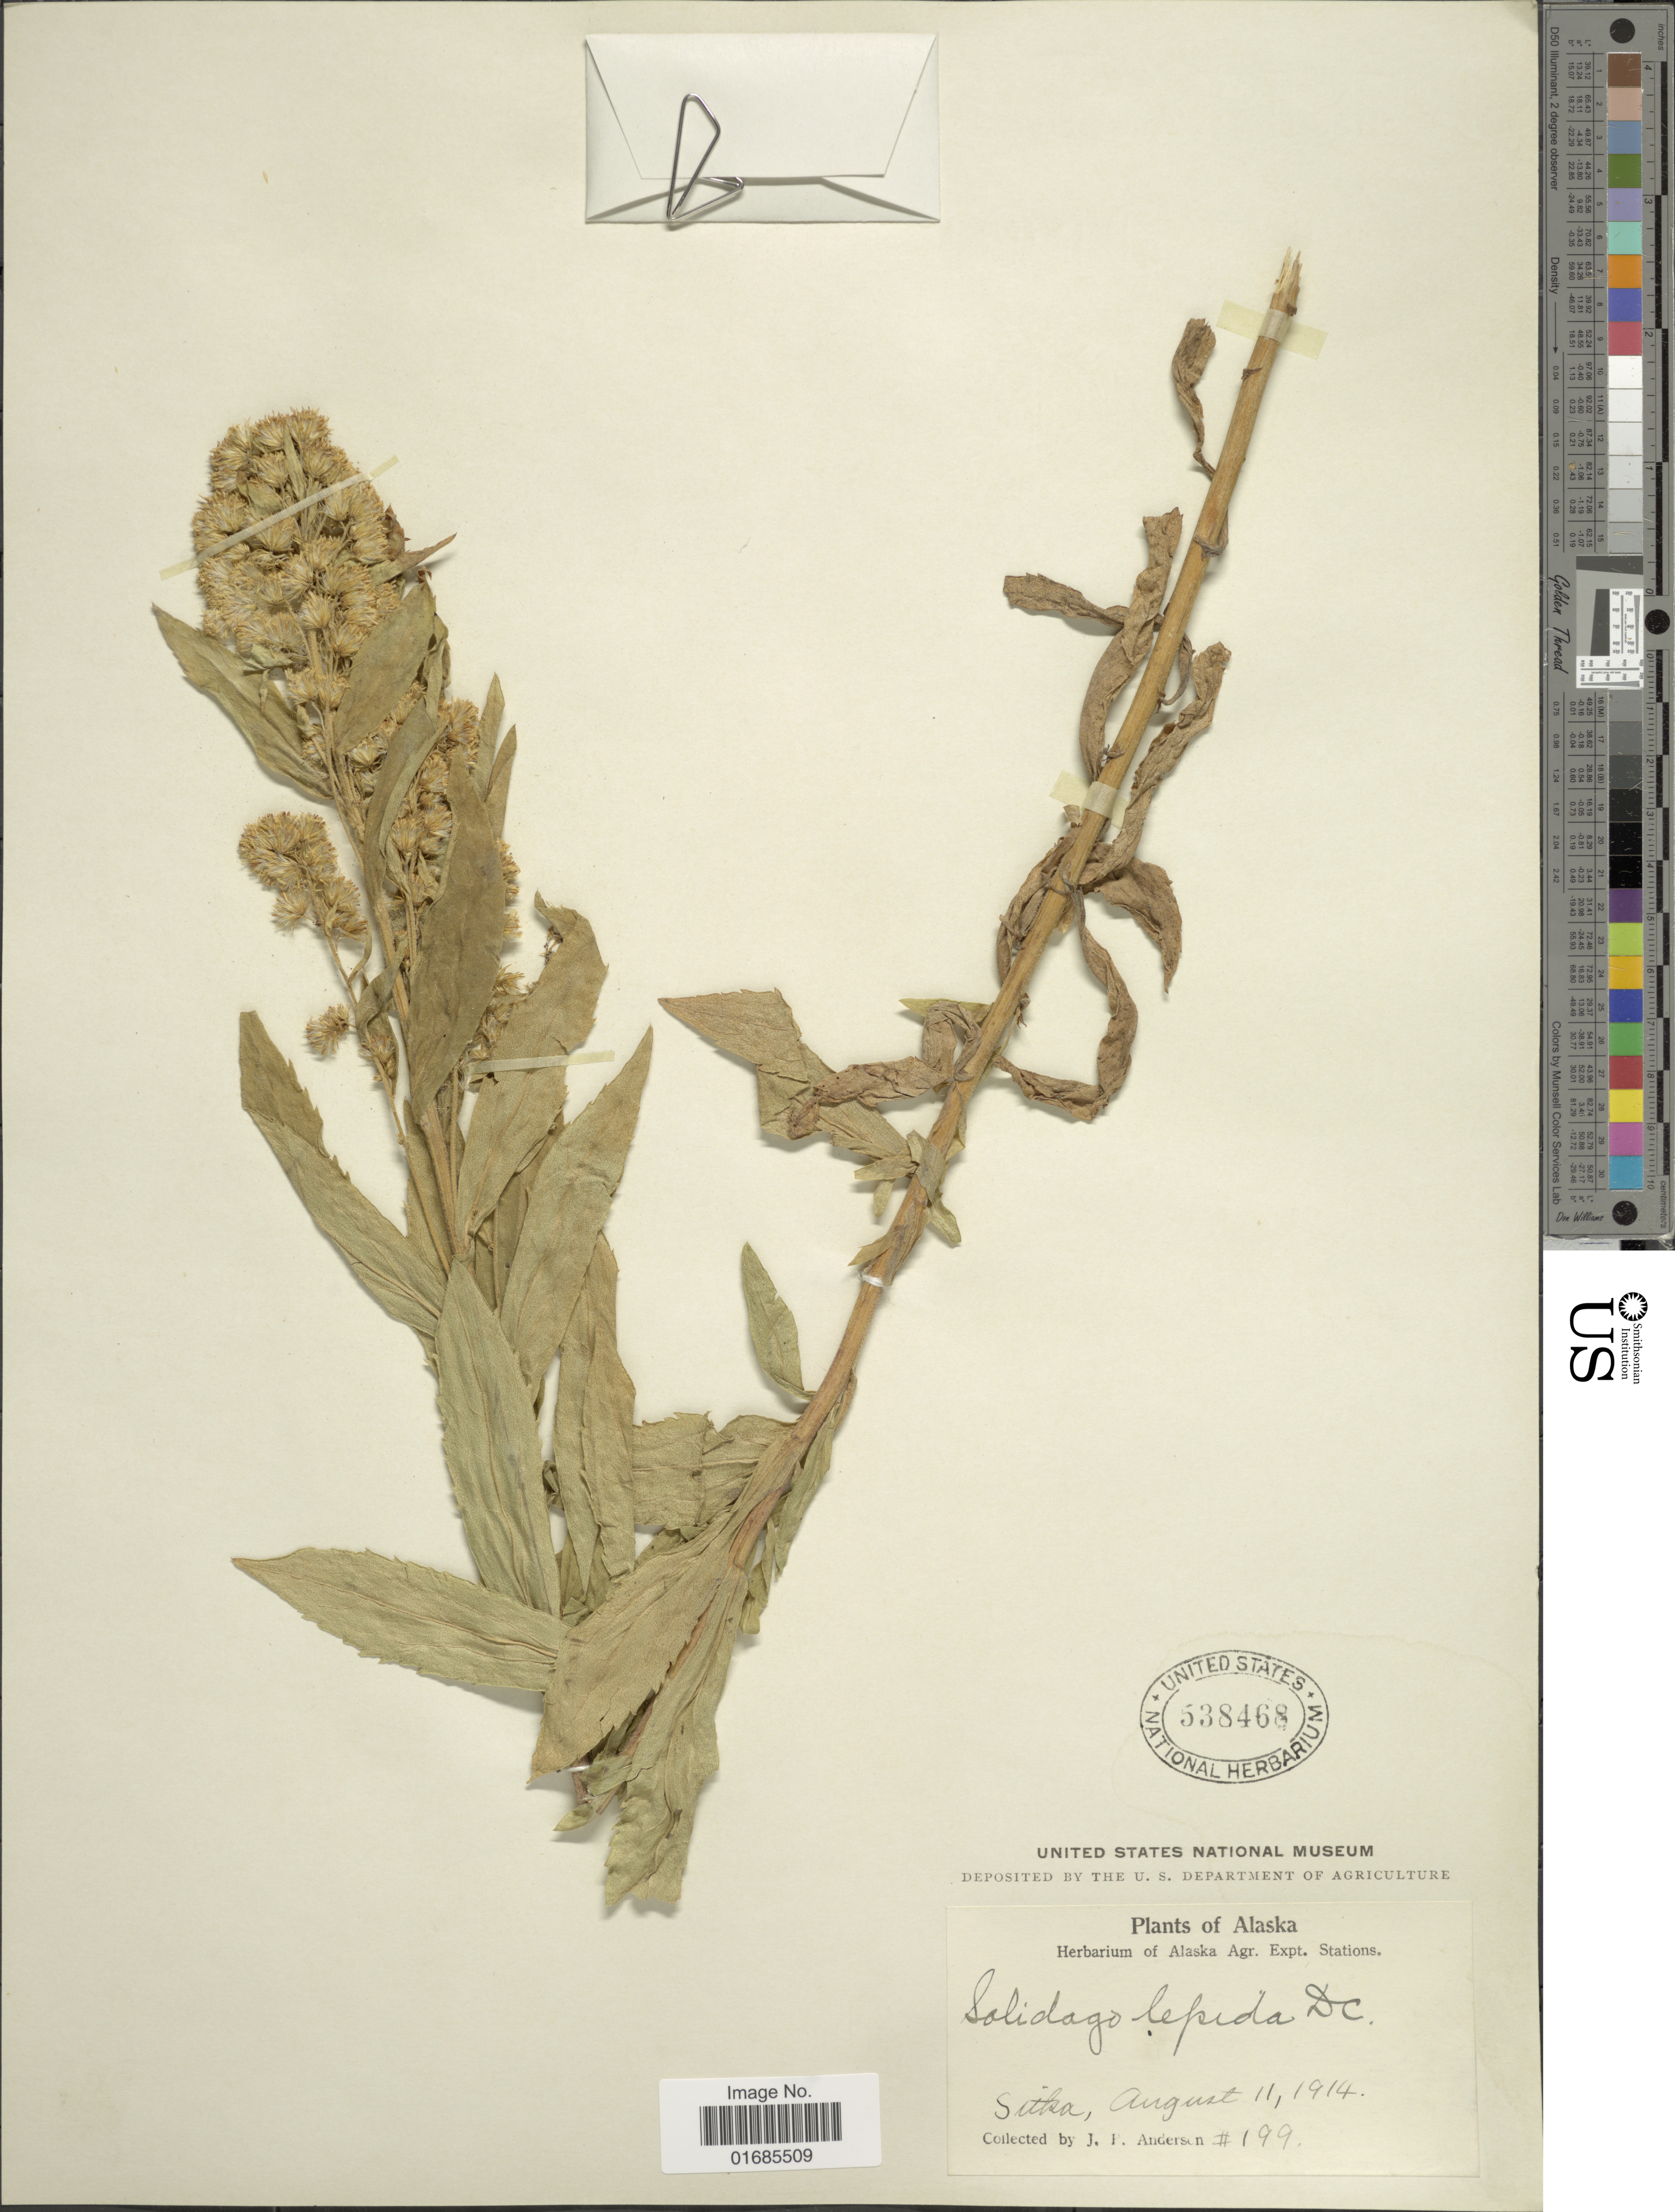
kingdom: Plantae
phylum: Tracheophyta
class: Magnoliopsida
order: Asterales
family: Asteraceae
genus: Solidago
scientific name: Solidago canadensis var. salebrosa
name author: (Piper) M.E. Jones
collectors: J. P. Anderson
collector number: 199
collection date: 1914-08-11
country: United States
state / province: Alaska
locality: Sitka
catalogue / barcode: US 538468